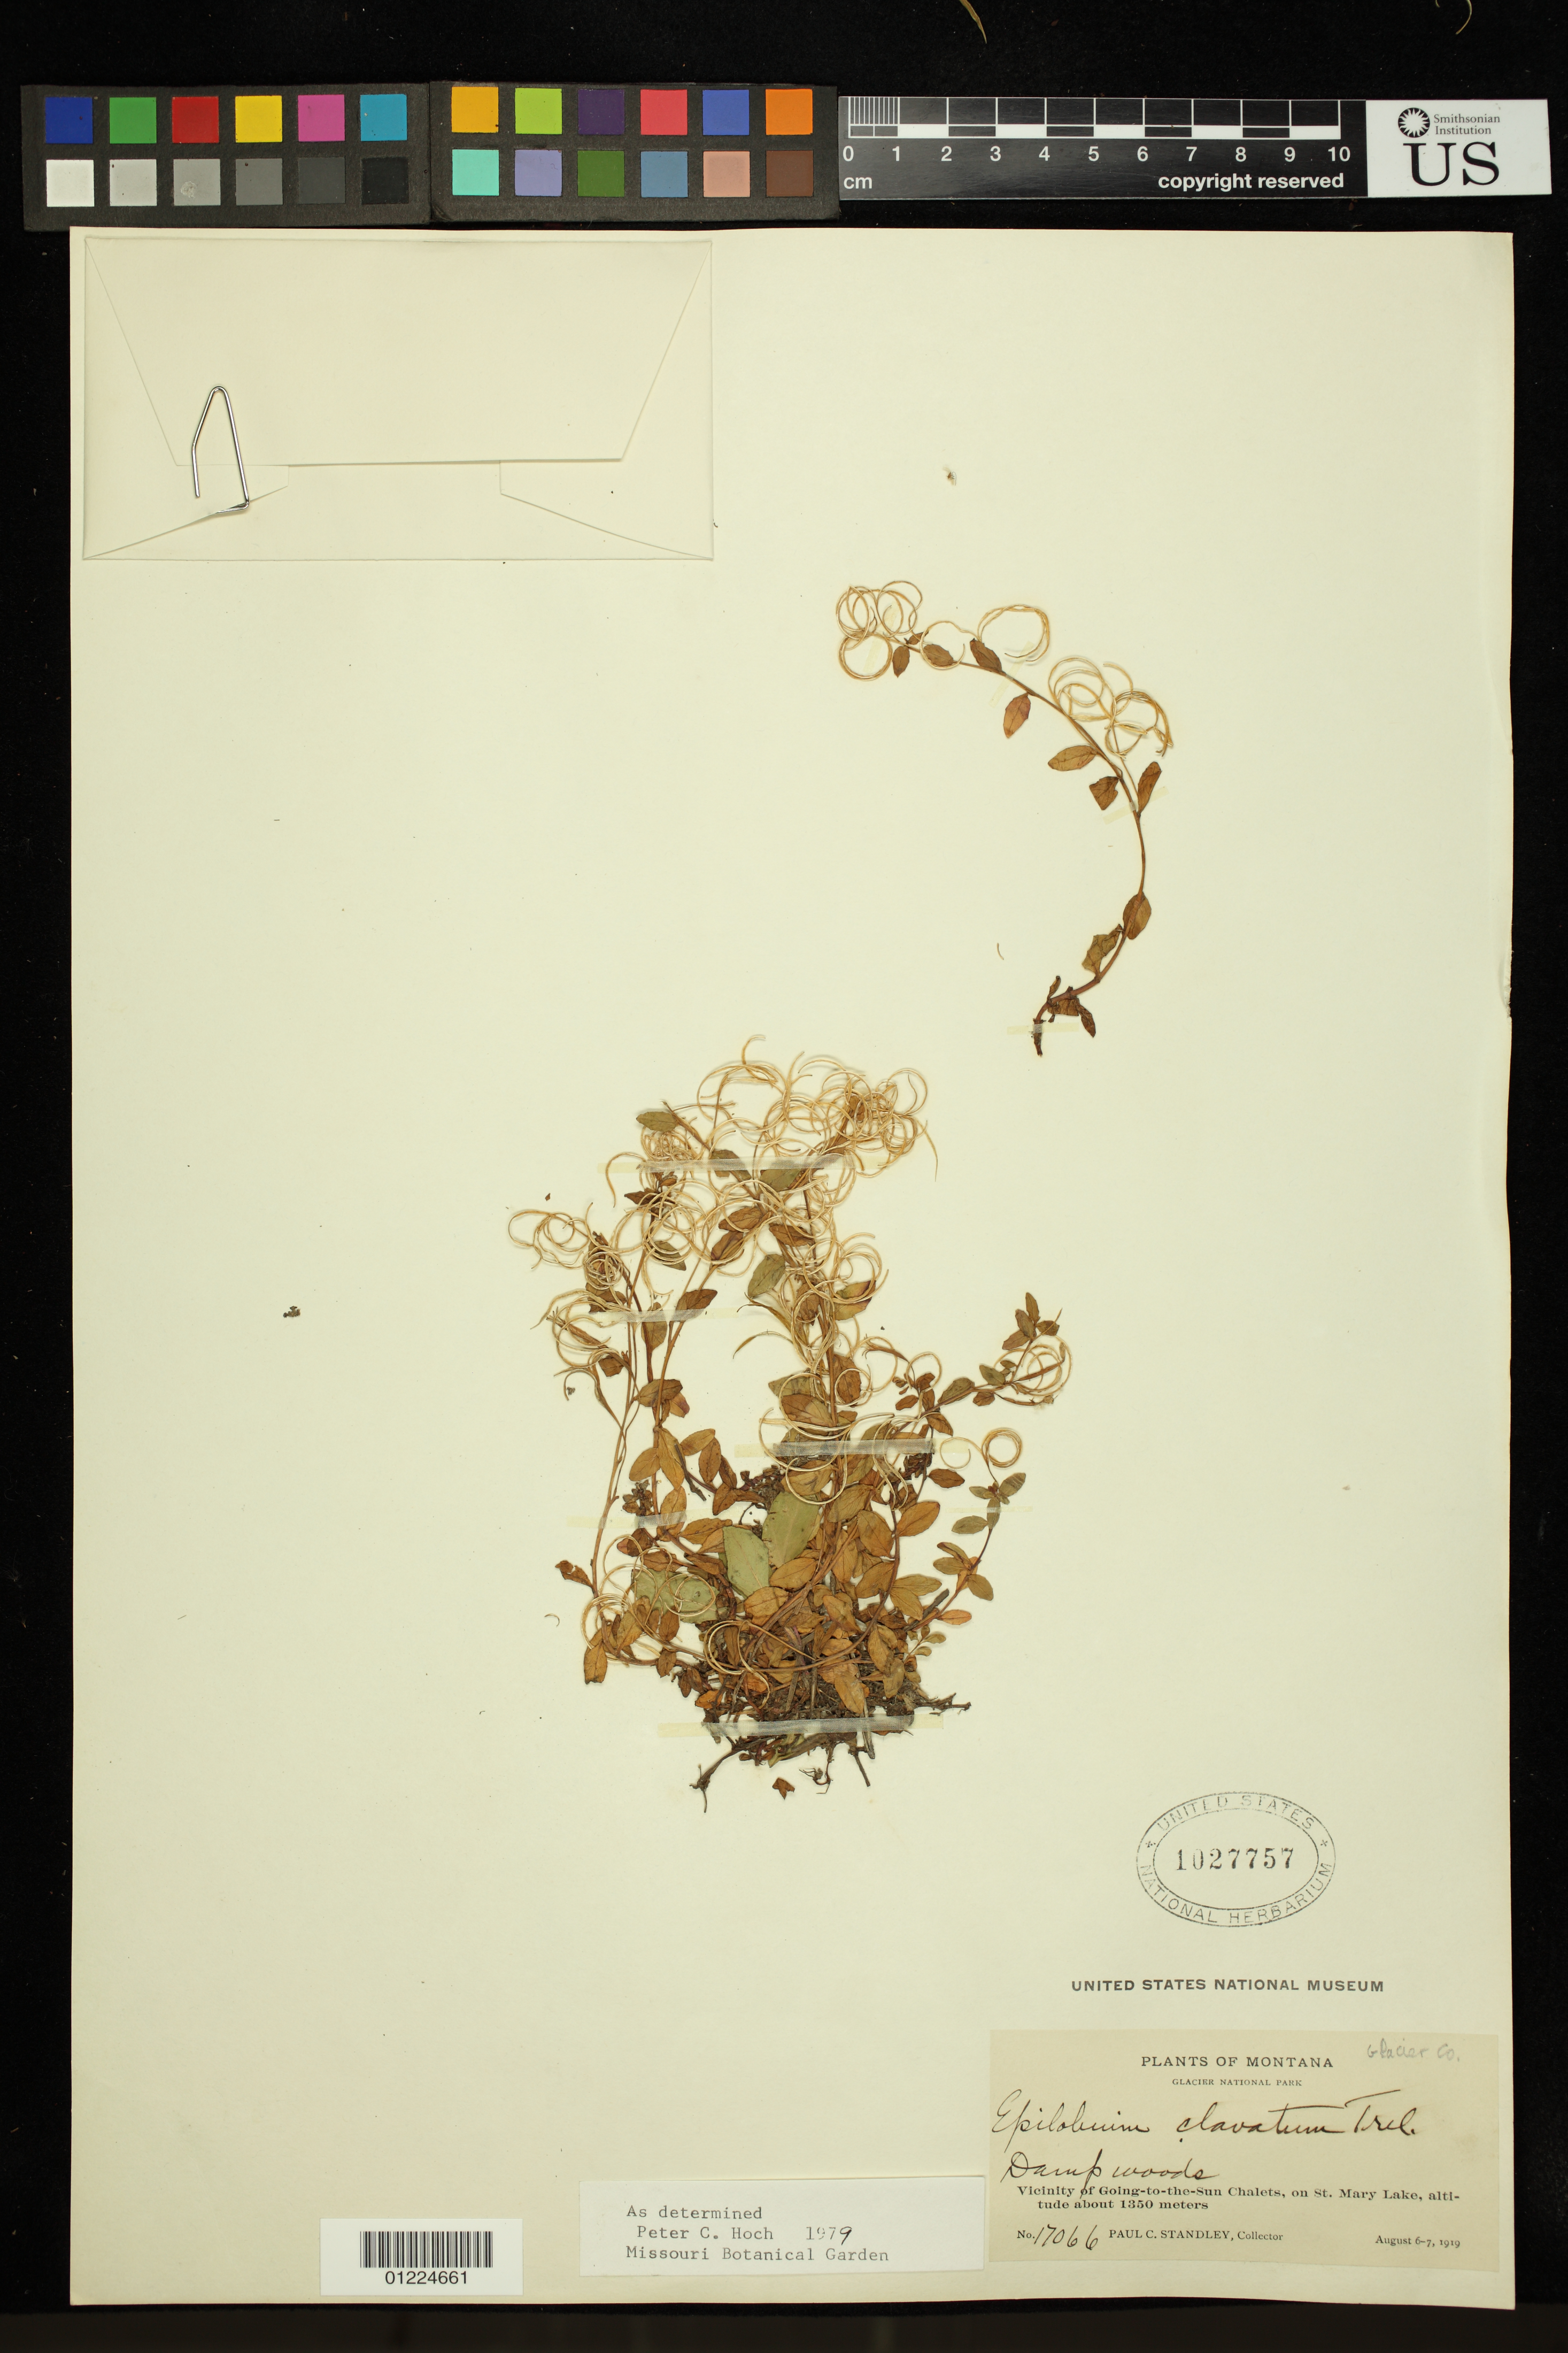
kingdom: Plantae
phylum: Tracheophyta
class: Magnoliopsida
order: Myrtales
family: Onagraceae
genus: Epilobium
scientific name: Epilobium clavatum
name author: Hausskn.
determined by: Hoch, P. C.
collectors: P. C. Standley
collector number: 17066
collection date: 1919-08-06,1919-08-07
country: United States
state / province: Montana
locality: Vicinity of Going- to- the- Sun Chalets, on St. Mary Lake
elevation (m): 1350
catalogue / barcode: US 1027757